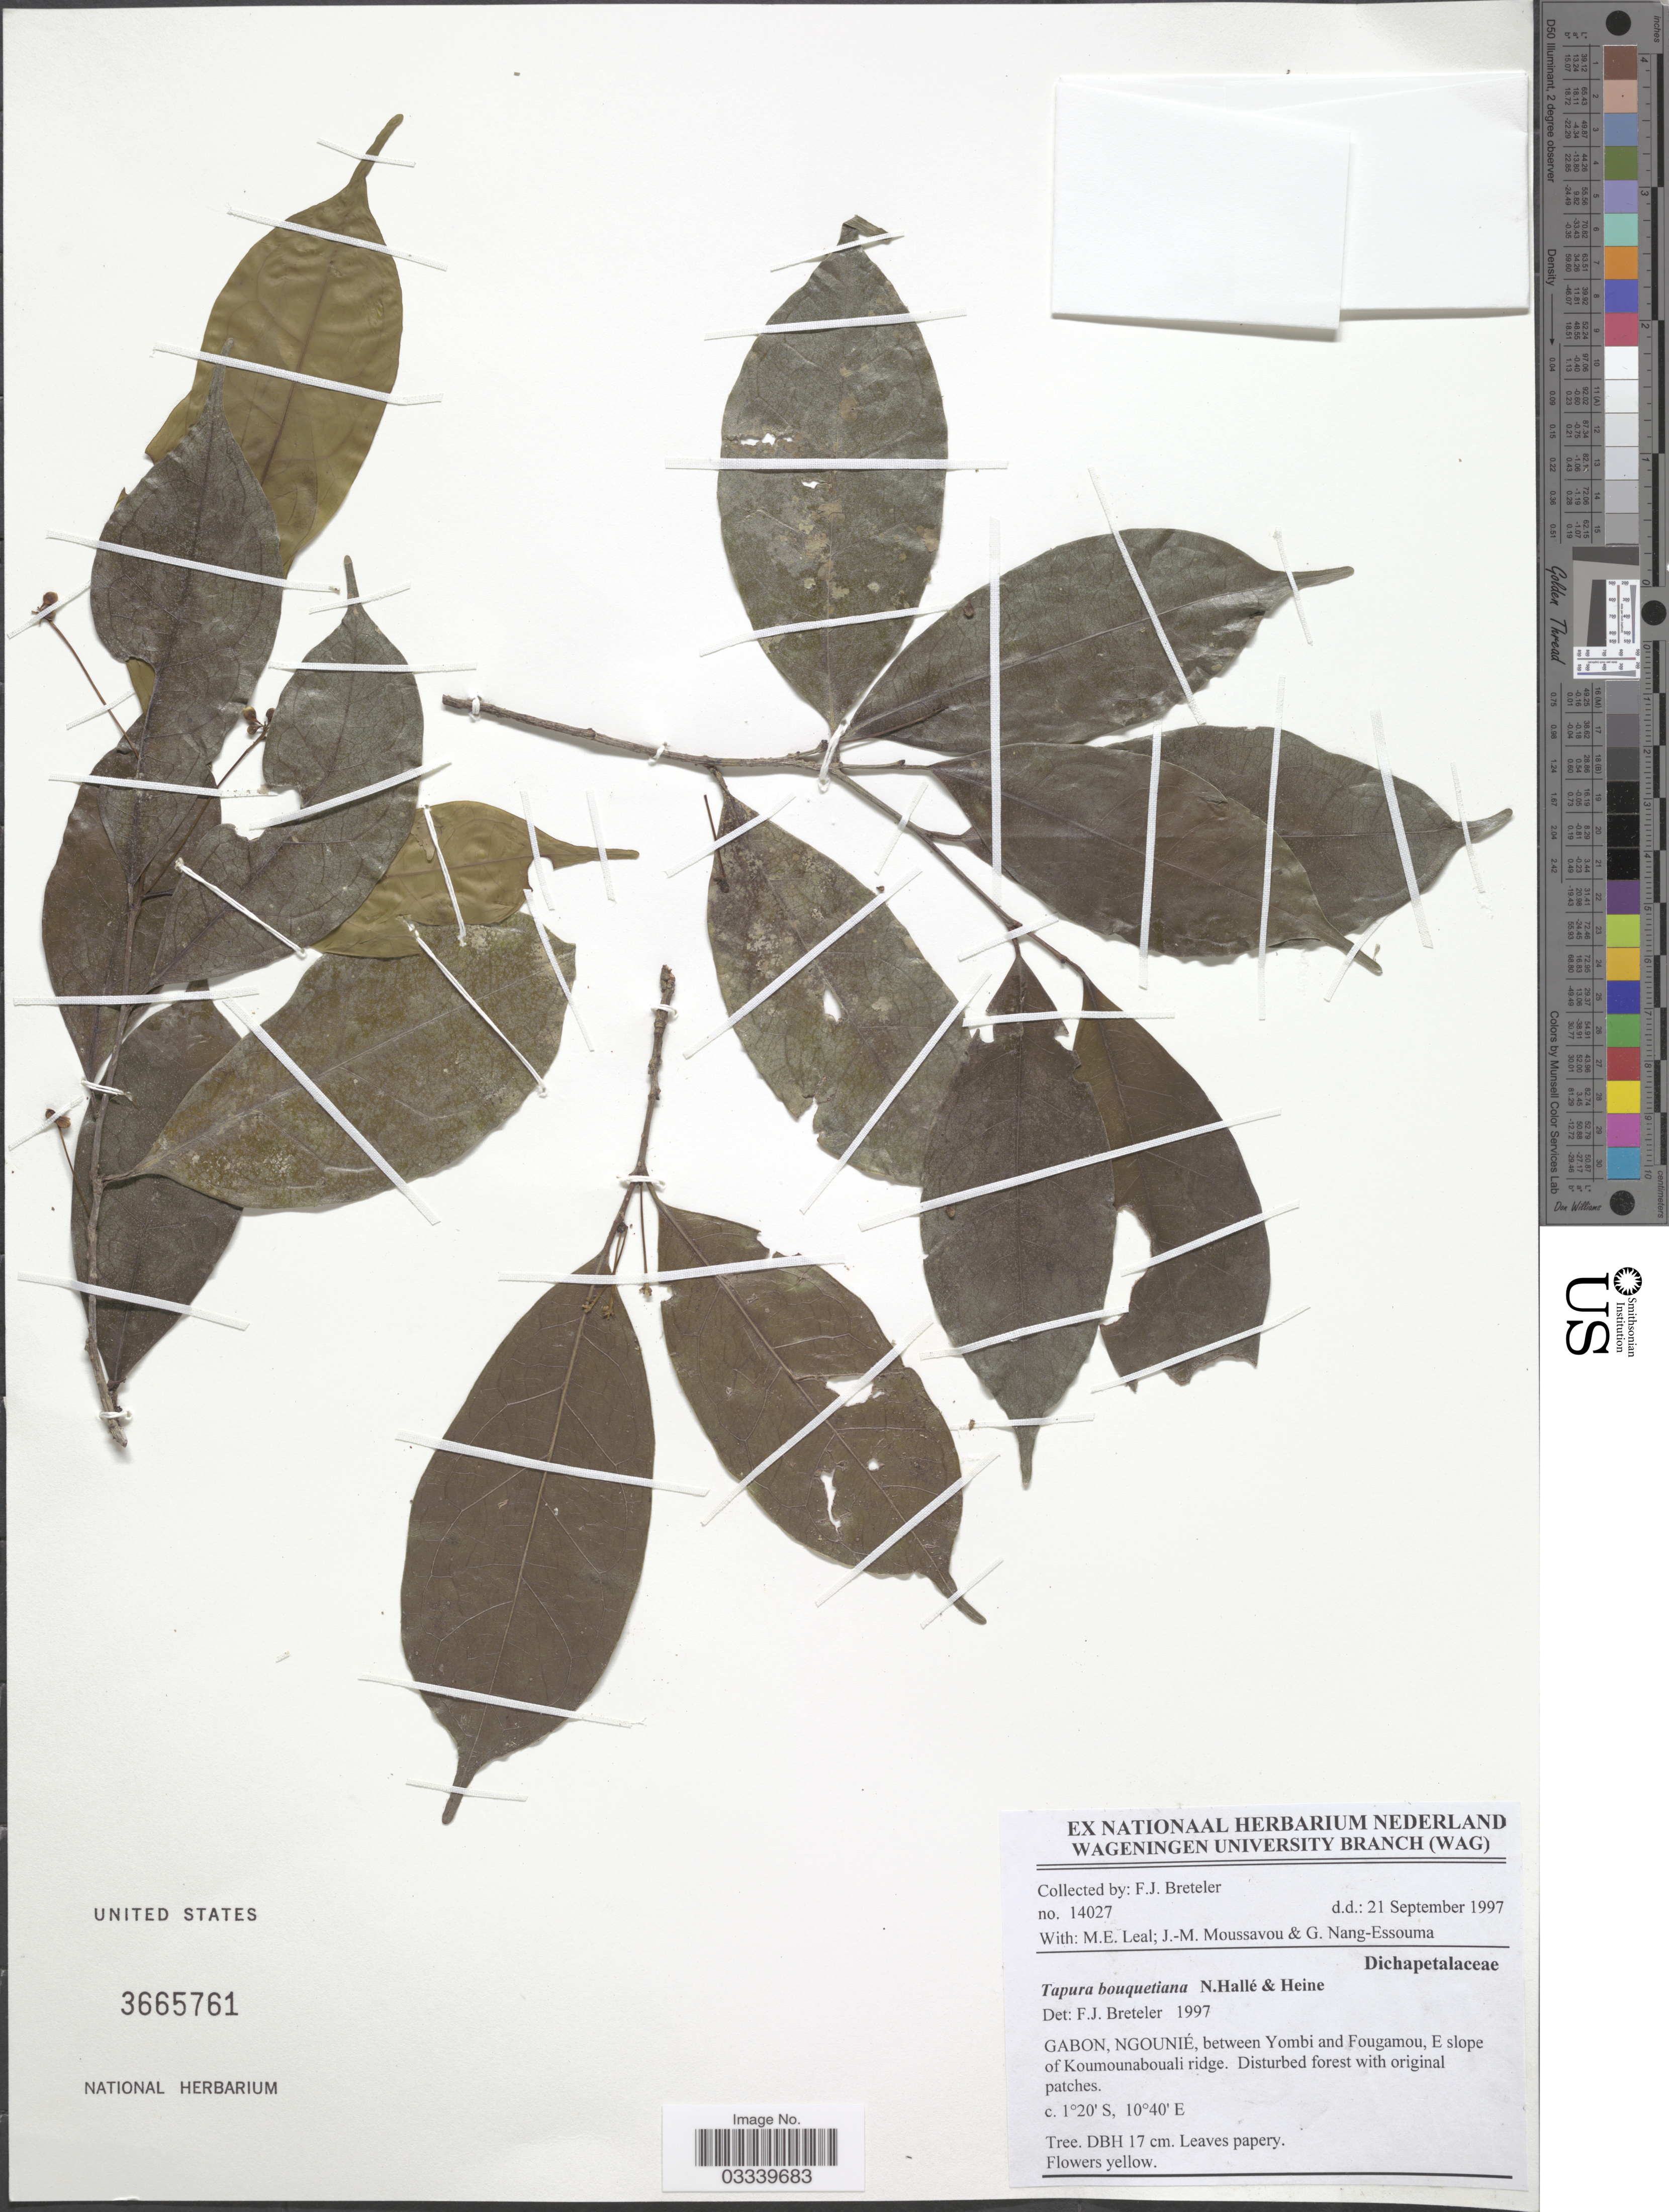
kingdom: Plantae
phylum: Tracheophyta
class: Magnoliopsida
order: Malpighiales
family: Dichapetalaceae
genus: Tapura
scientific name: Tapura bouquetiana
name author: N. Hallé & Heine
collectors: F. J. Breteler, M. E. Leal, J. Moussavou & G. Nang-Essouma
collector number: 14027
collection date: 1997-09-21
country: Gabon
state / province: Ngounie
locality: Between Yombi and Fougamou, E slope of Koumounabouali ridge.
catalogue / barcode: US 3665761